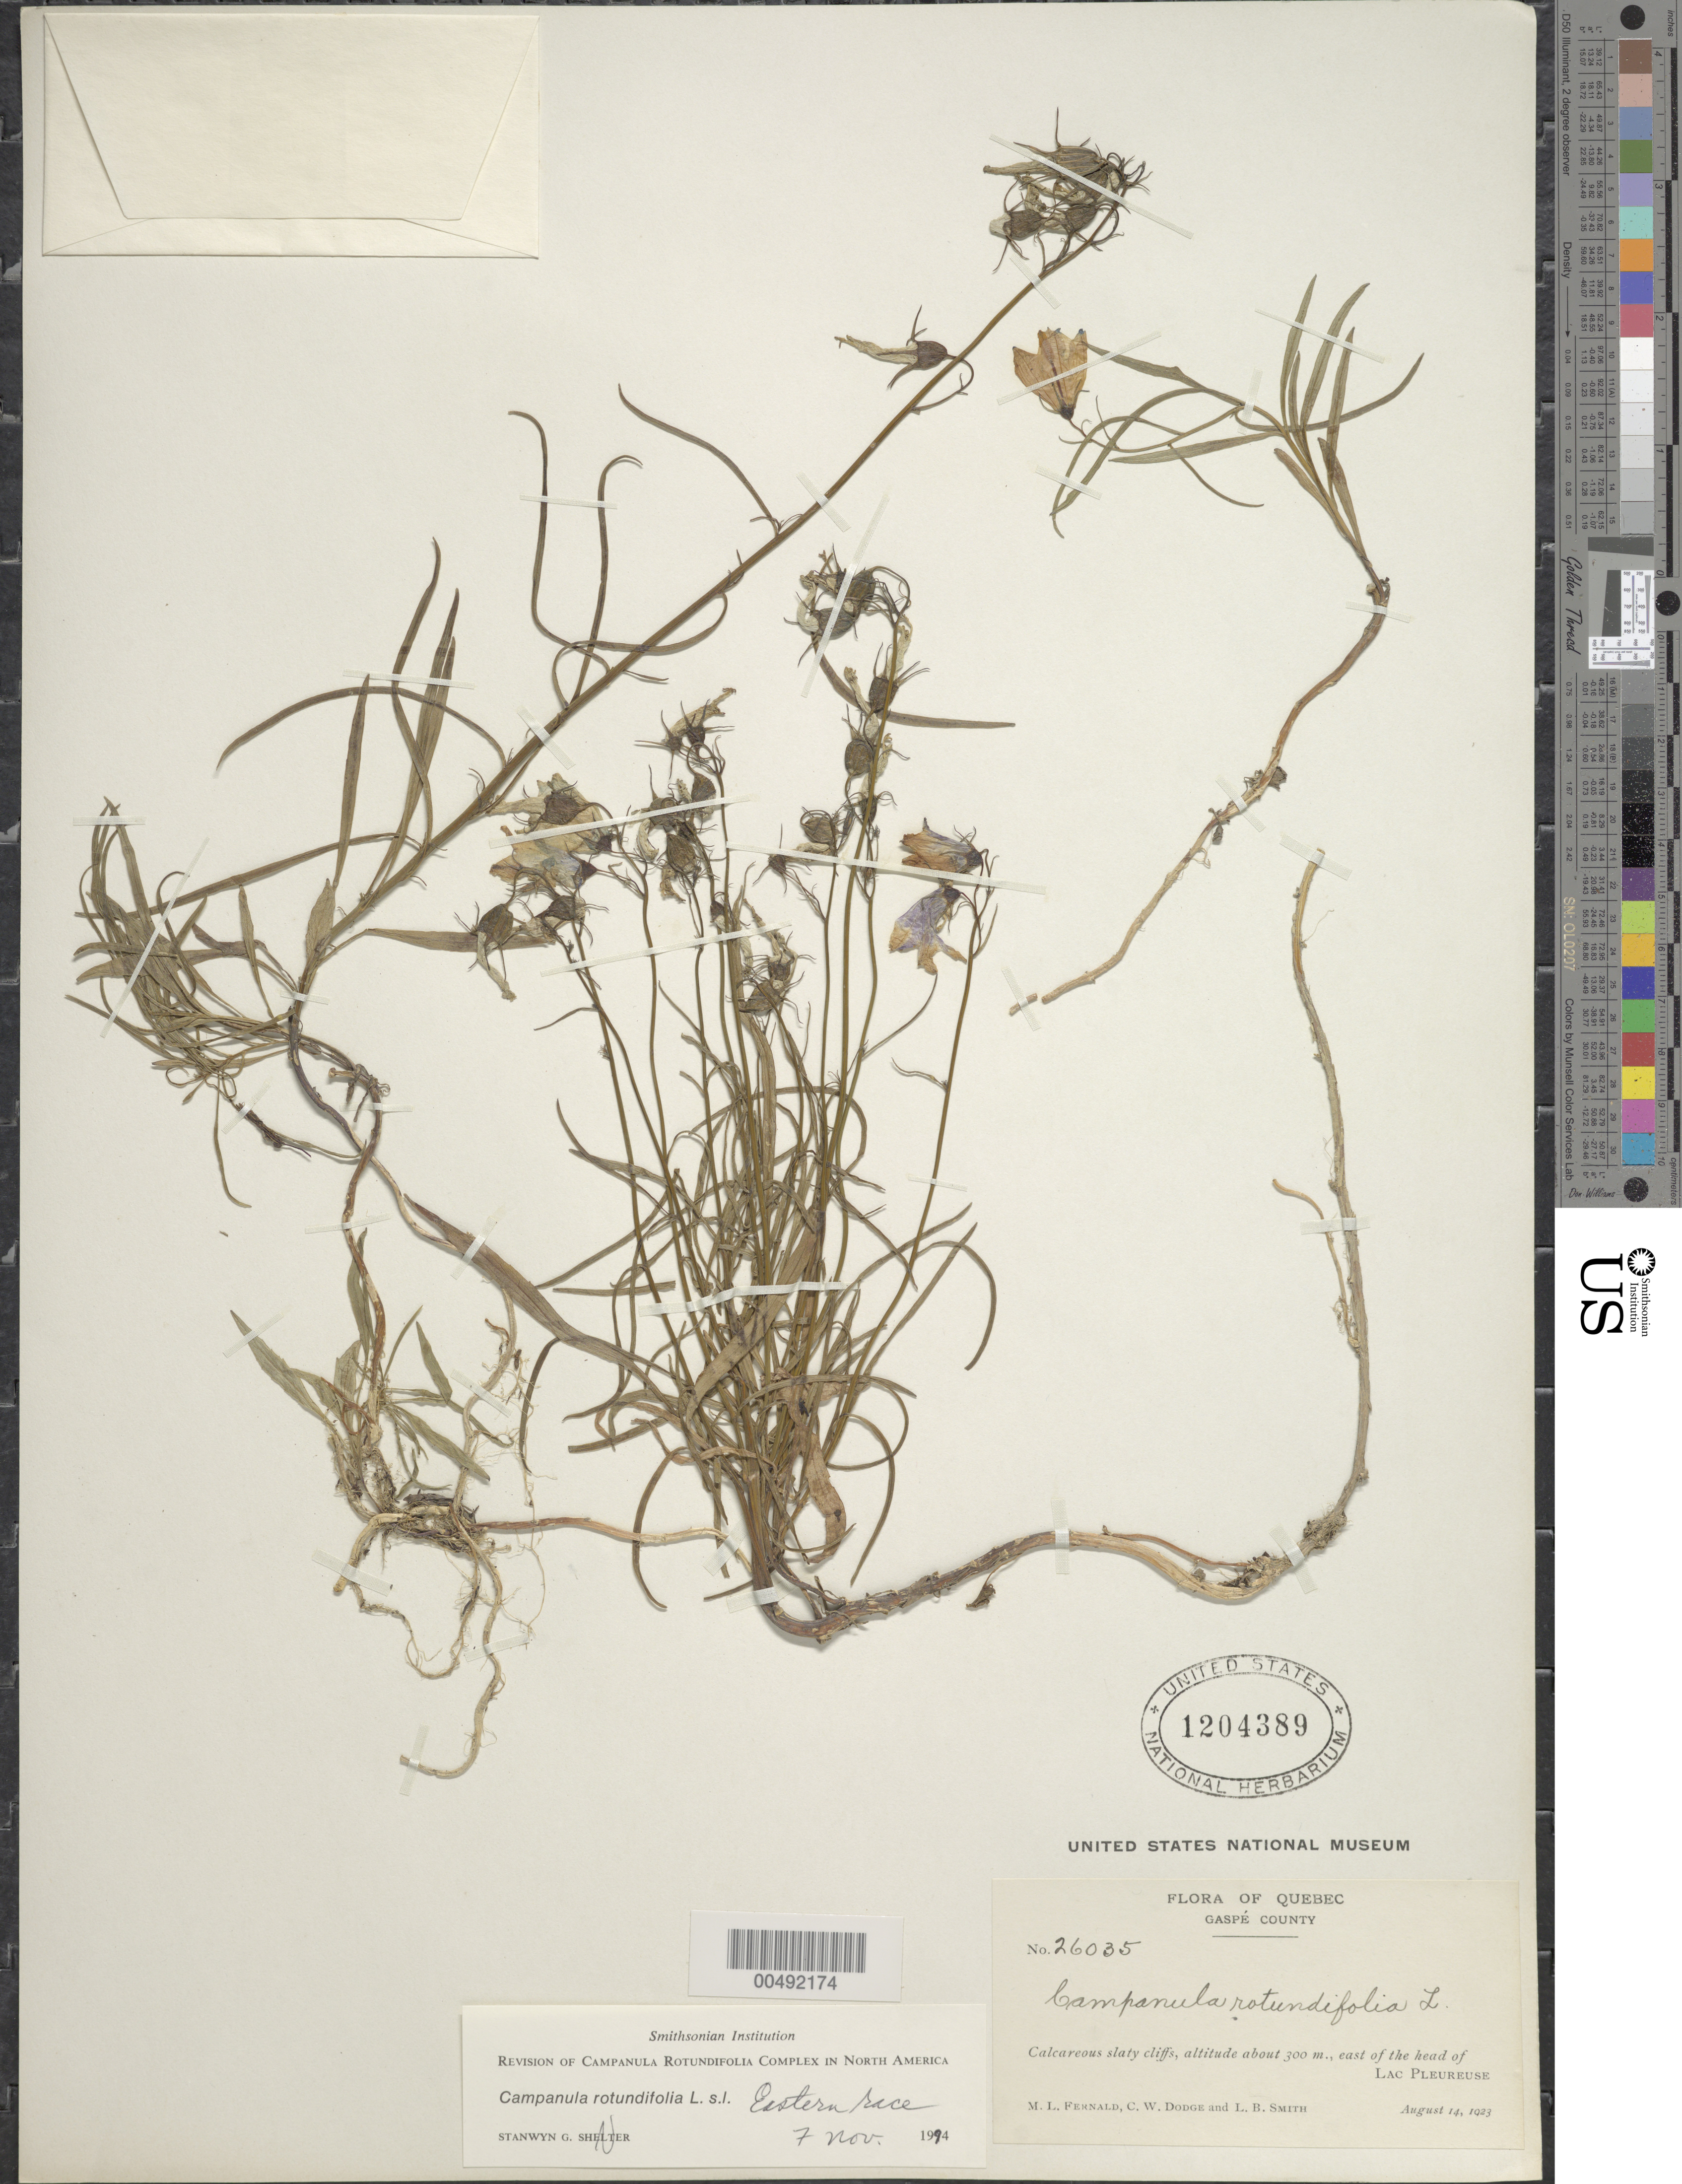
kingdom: Plantae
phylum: Tracheophyta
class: Magnoliopsida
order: Asterales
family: Campanulaceae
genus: Campanula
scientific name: Campanula rotundifolia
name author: L.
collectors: M. L. Fernald, C. Dodge & L. Smith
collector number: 26035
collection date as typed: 14 Jul 1923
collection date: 1923-07-14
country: Canada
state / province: Quebec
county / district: La Côte-de-Gaspé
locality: east of the head of Lac Pleureuse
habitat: calcareous slaty cliffs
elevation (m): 300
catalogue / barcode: US 1204389